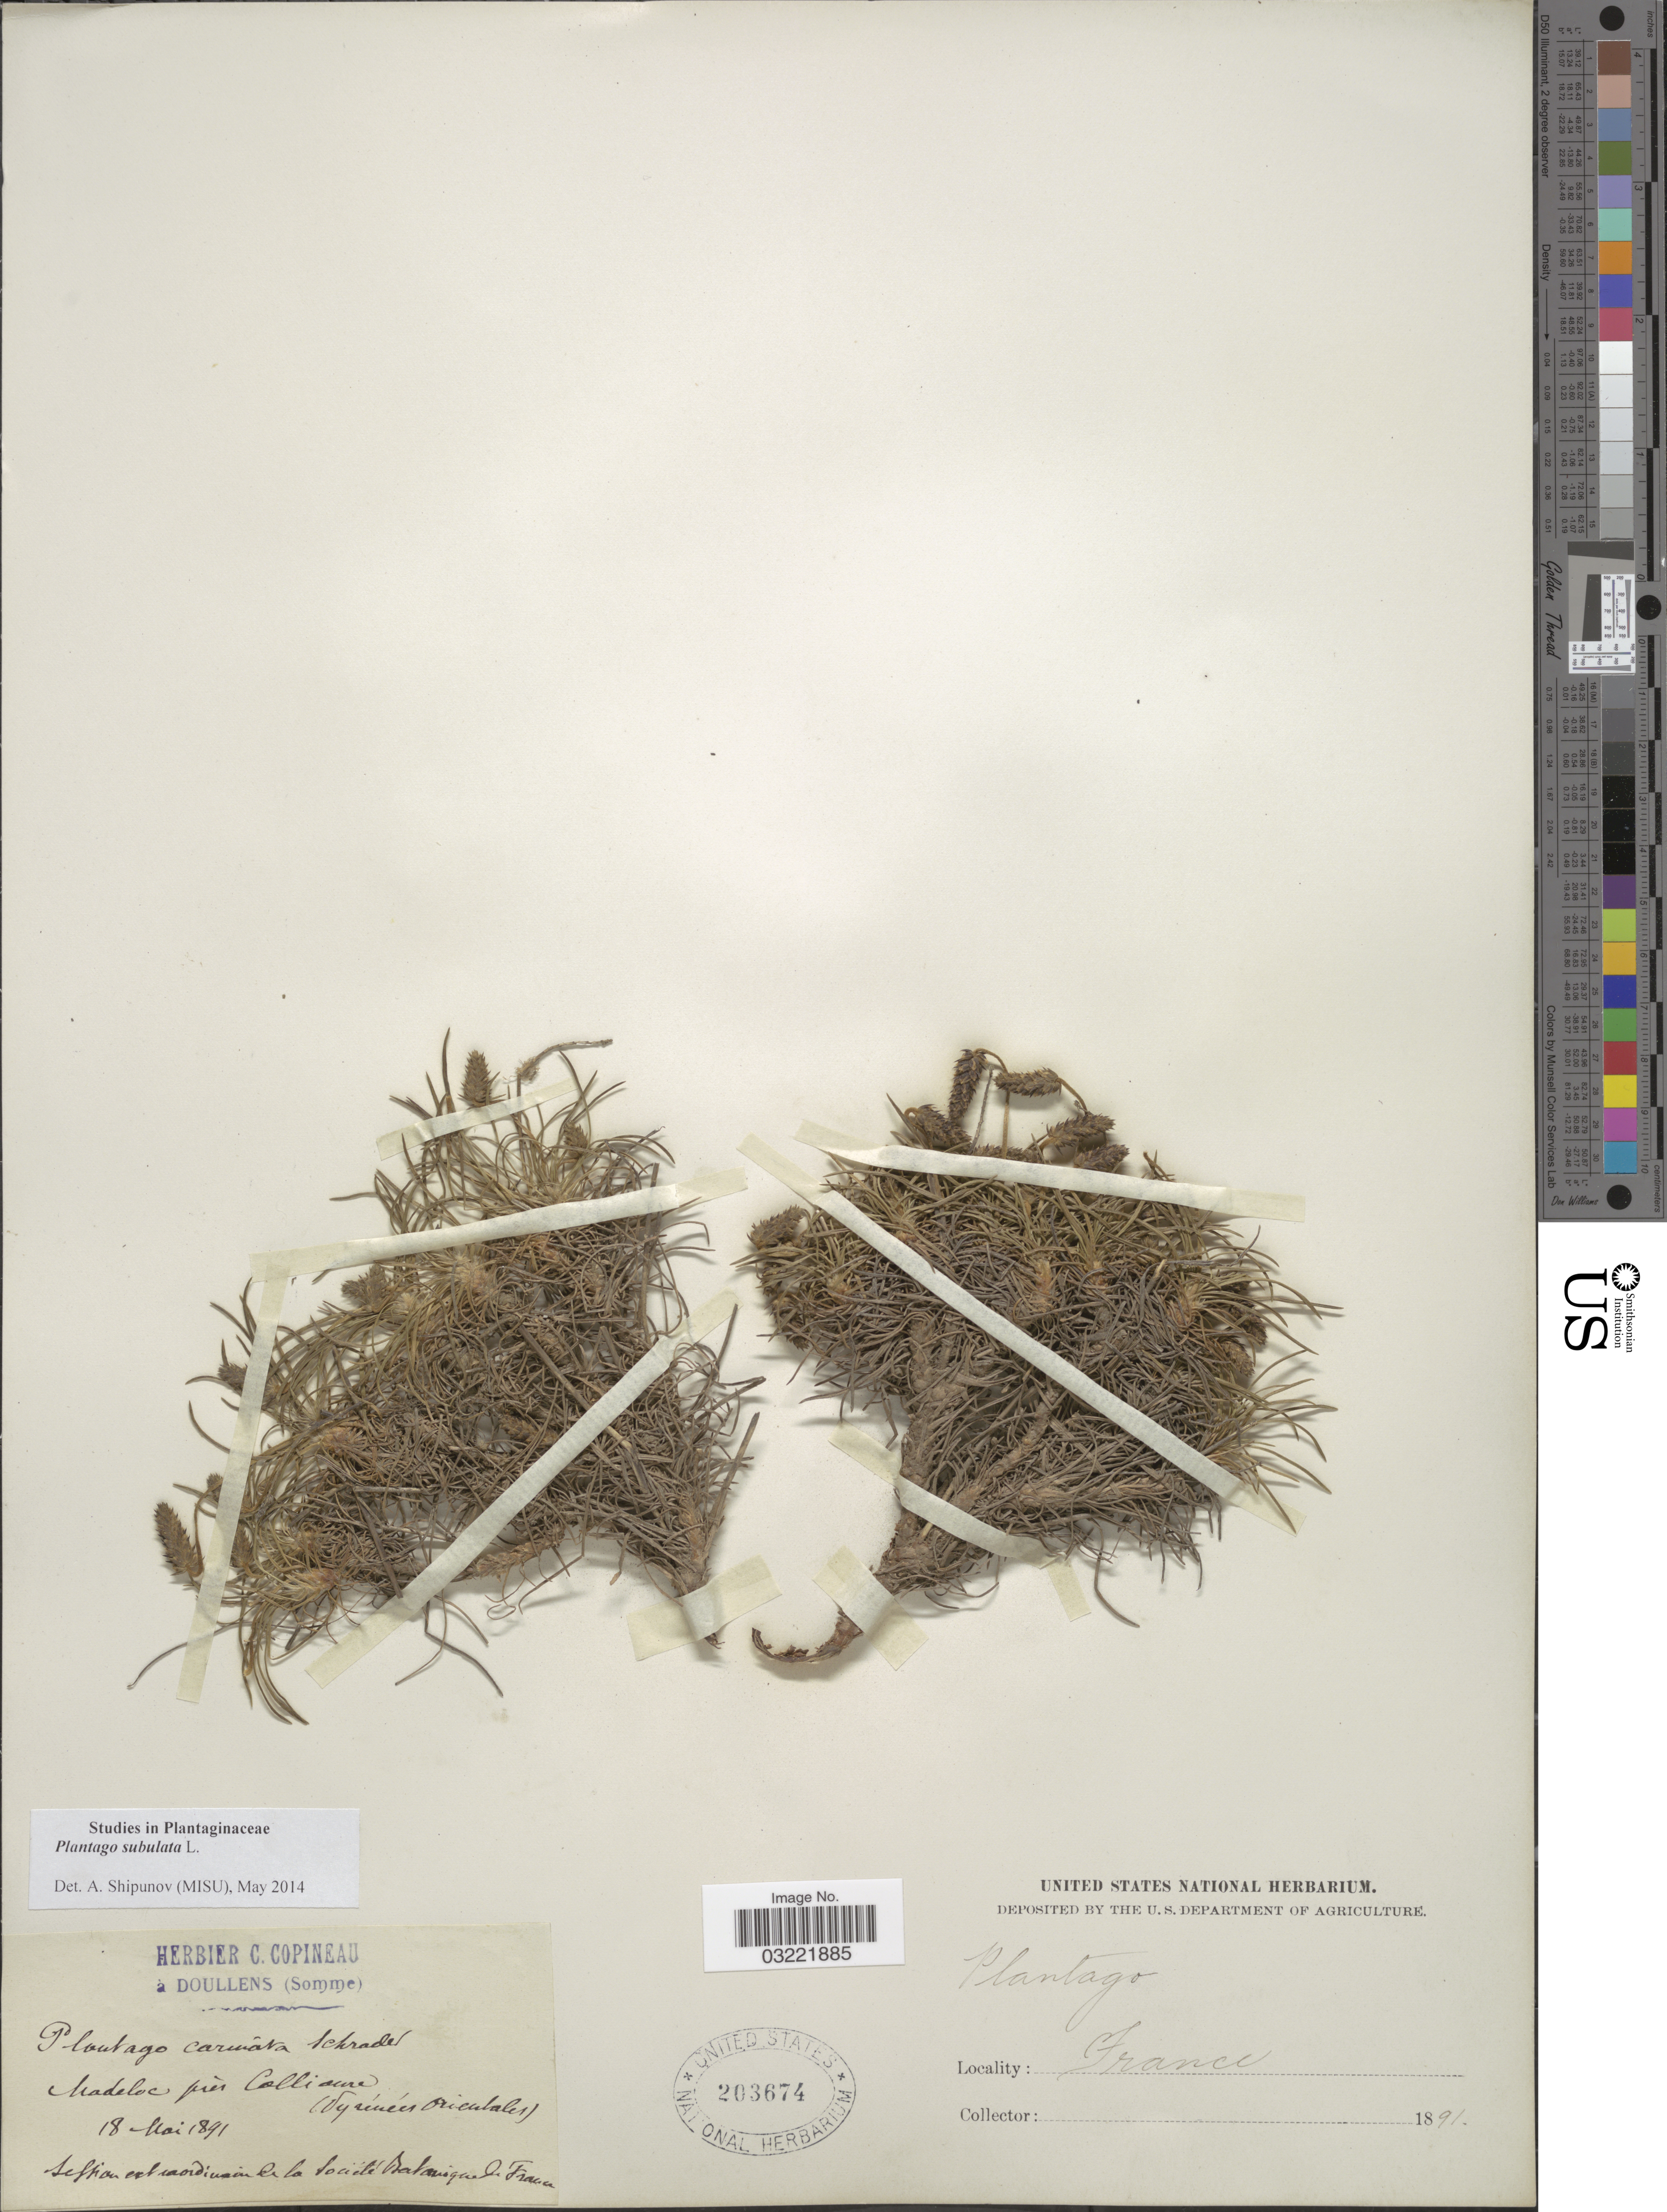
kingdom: Plantae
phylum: Tracheophyta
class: Magnoliopsida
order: Lamiales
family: Plantaginaceae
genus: Plantago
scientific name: Plantago subulata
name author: L.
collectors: ex herb. C. Copineau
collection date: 1891-05-18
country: France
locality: Madeloc prés Collioure (Pyrénées Orientales).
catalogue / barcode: US 203674